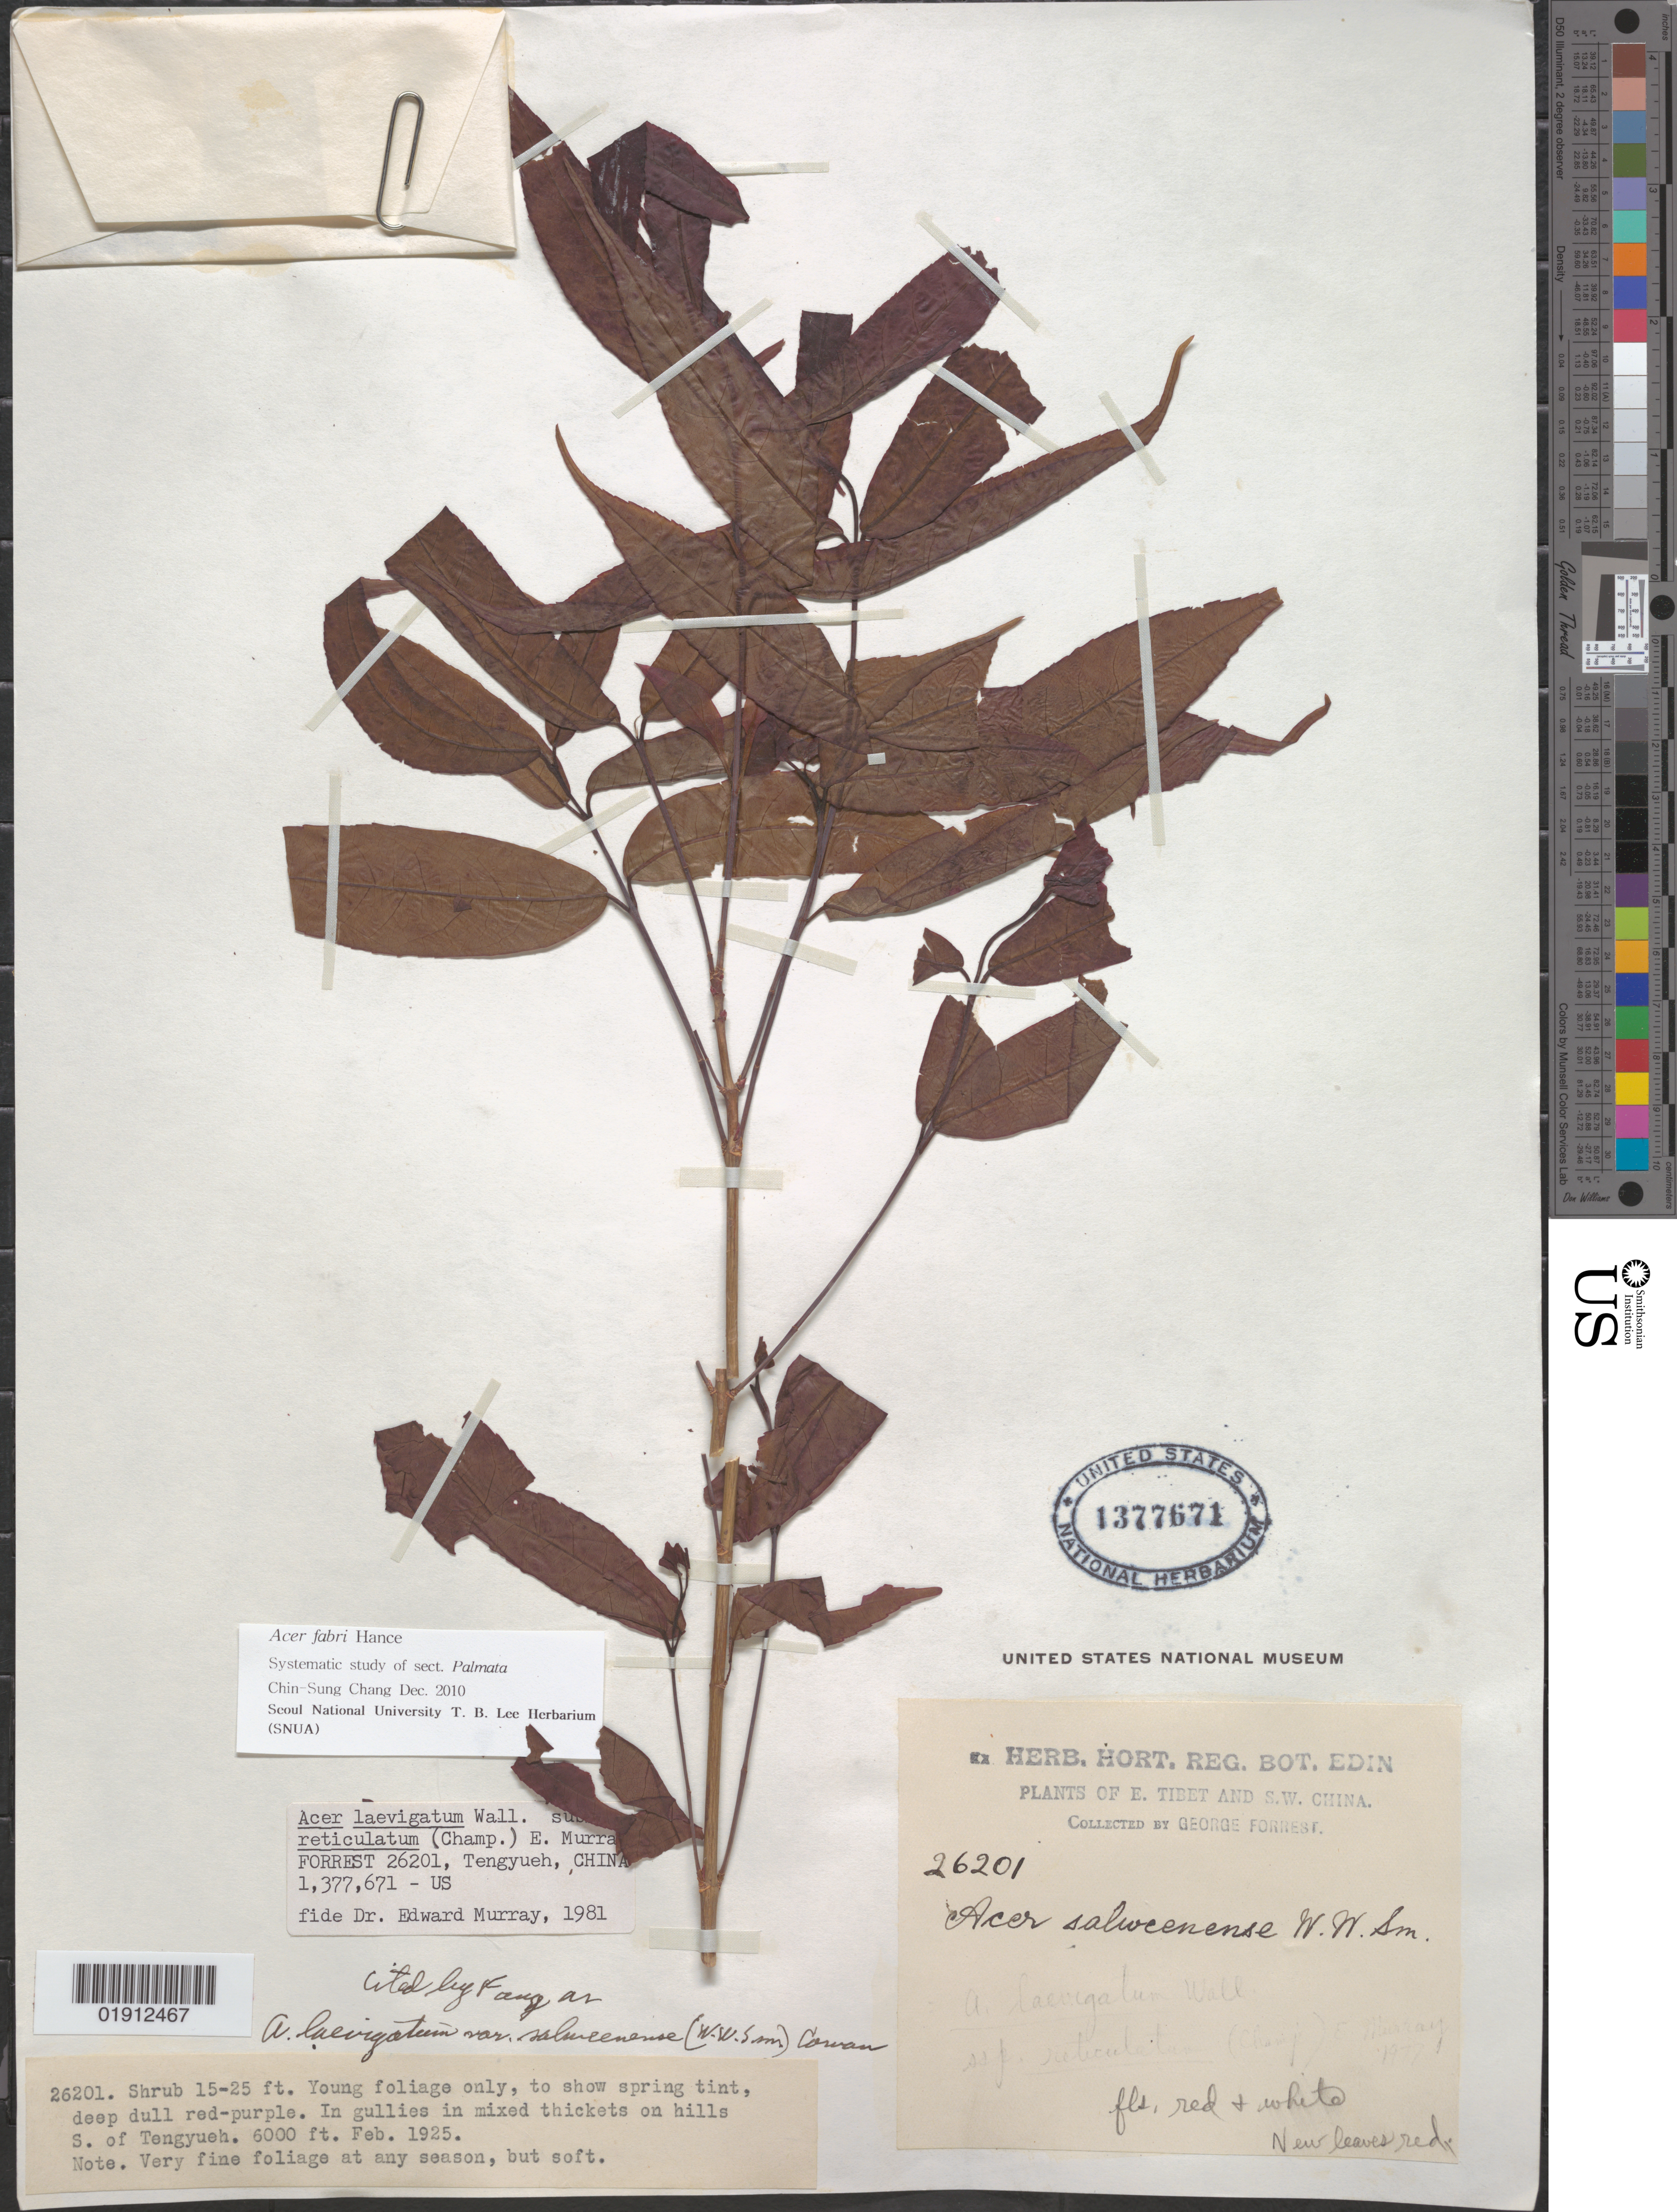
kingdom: Plantae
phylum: Tracheophyta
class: Magnoliopsida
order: Sapindales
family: Sapindaceae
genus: Acer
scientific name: Acer fabri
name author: Hance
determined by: Chang, C. S., (SNUA)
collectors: G. Forrest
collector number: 26201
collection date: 1925-02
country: China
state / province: Yunnan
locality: Tengyueh [Tengchong], hills S of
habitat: In gullies in mixed thickets on hills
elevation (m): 1829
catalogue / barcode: US 1377671